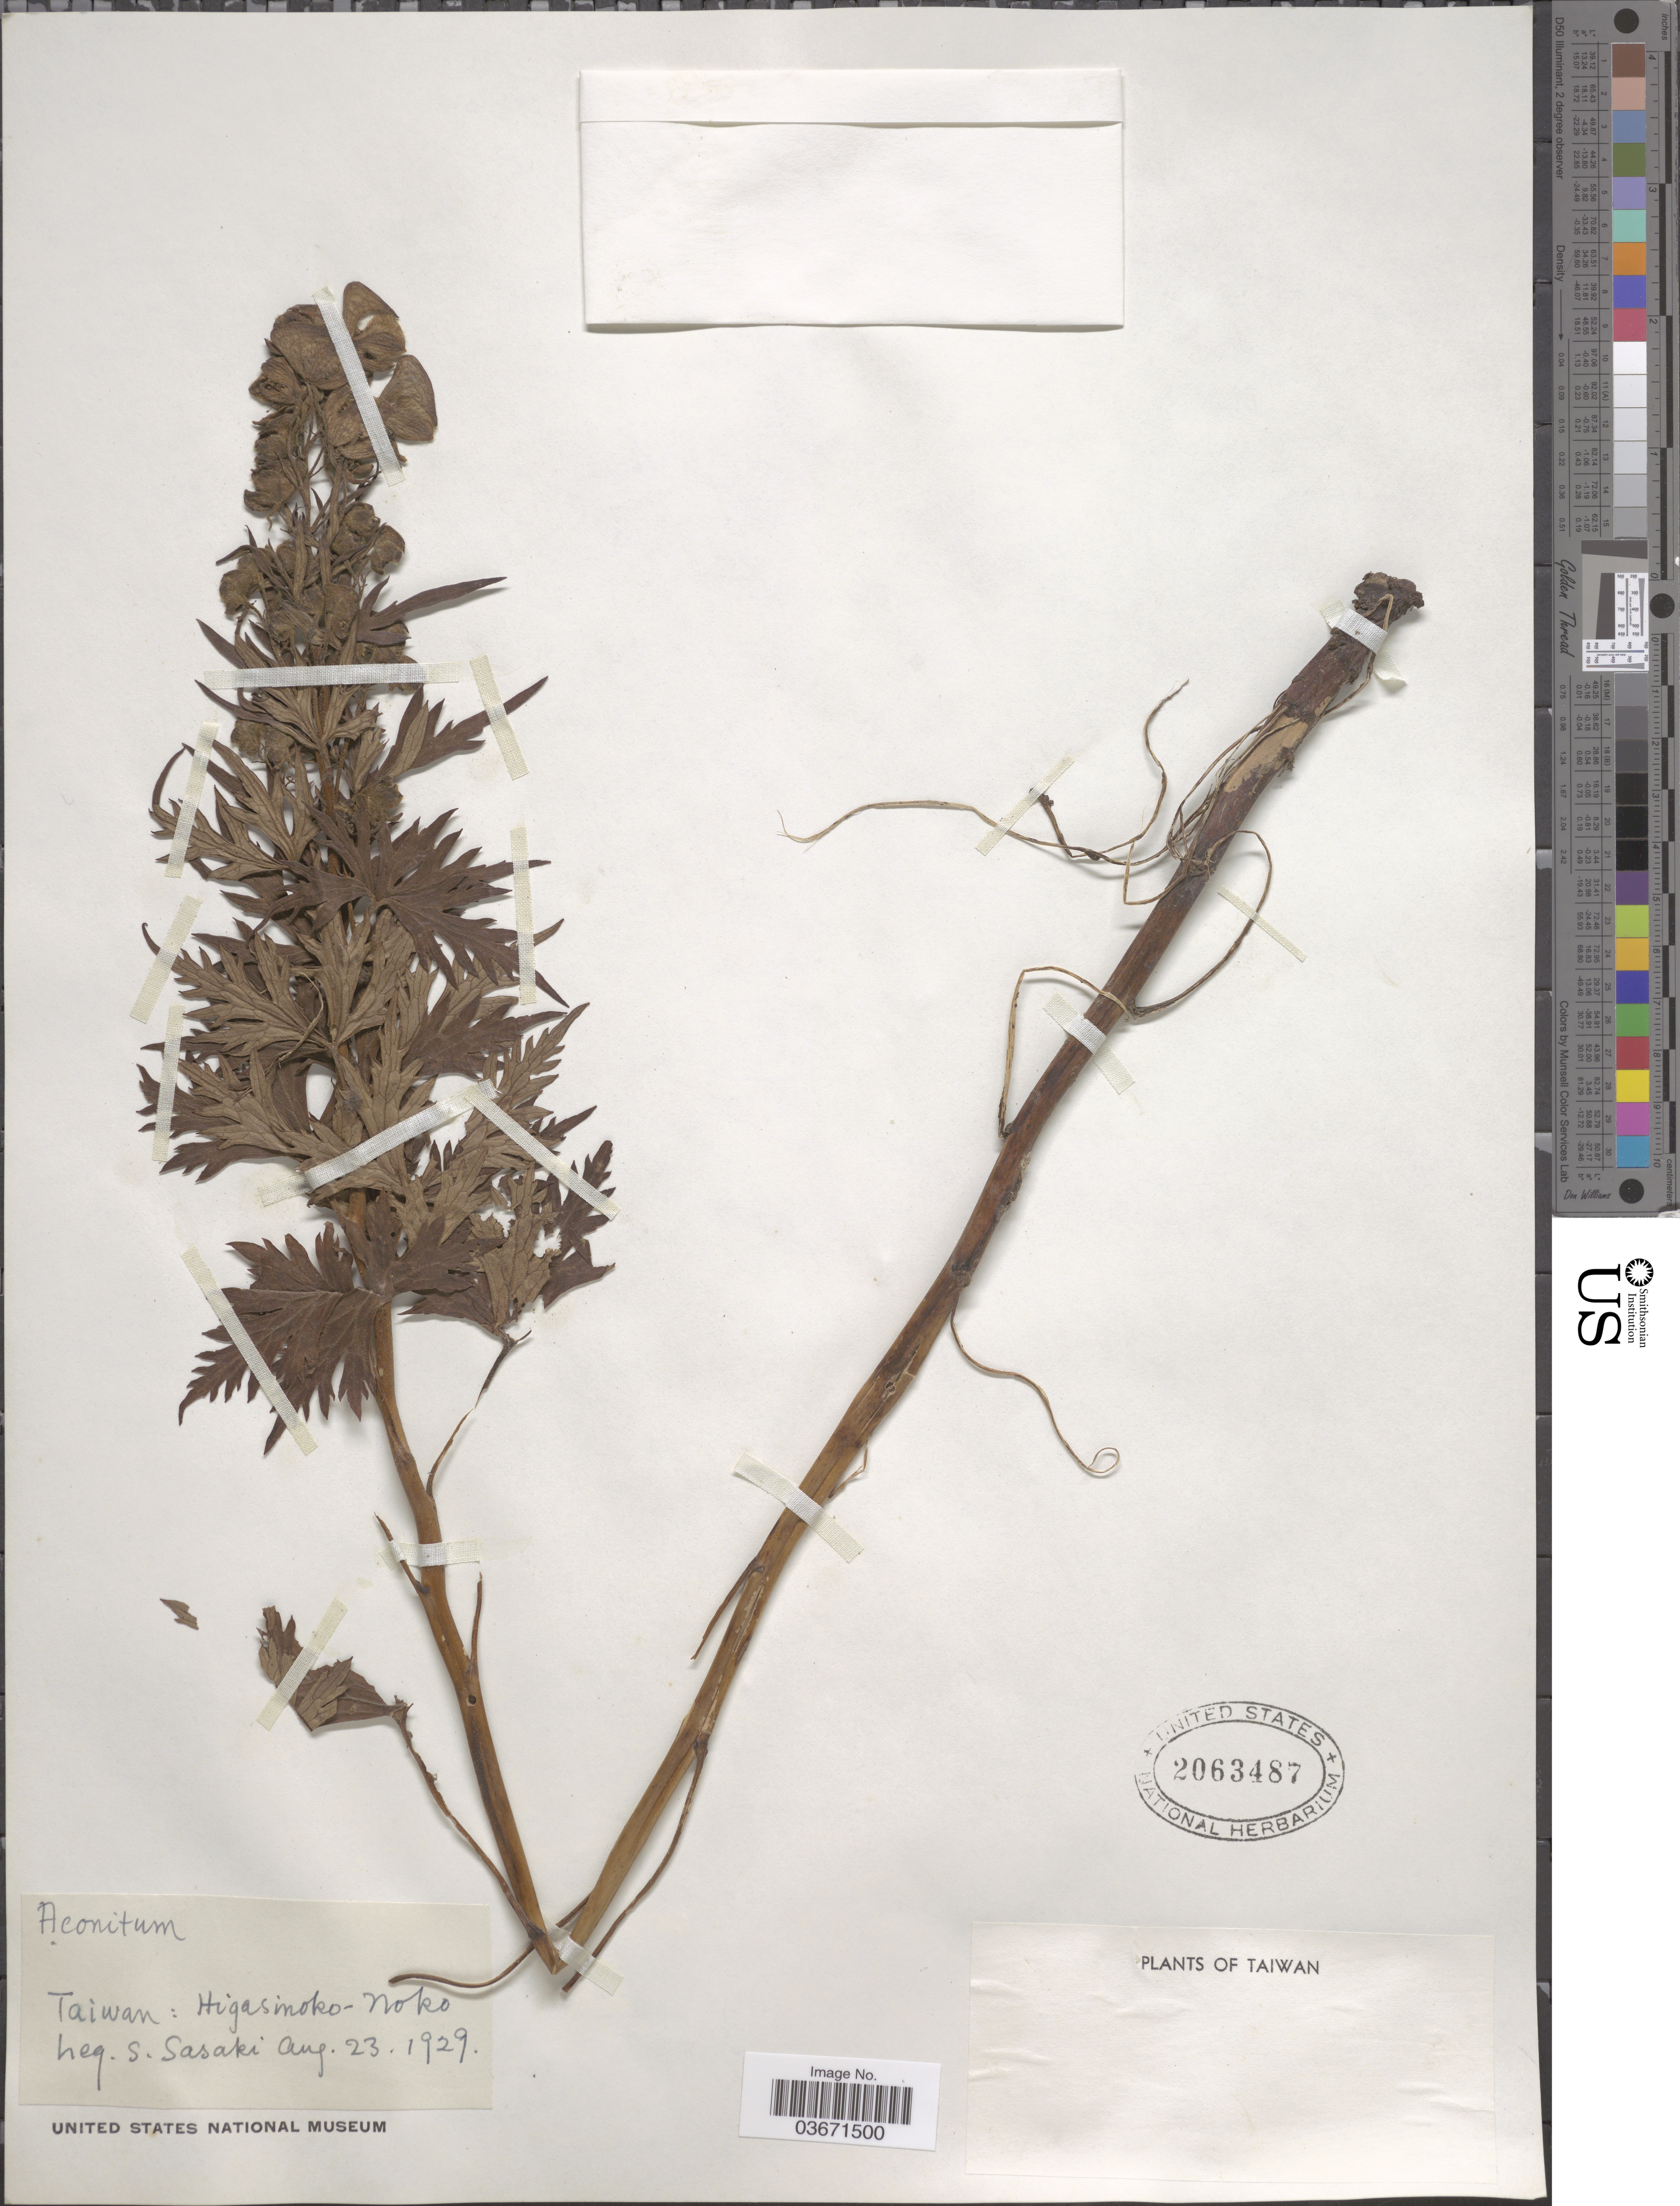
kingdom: Plantae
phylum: Tracheophyta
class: Magnoliopsida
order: Ranunculales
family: Ranunculaceae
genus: Aconitum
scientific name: Aconitum sp.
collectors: S. Sasaki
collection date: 1929-08-23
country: Taiwan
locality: Higasinoko-noko.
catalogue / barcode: US 2063487